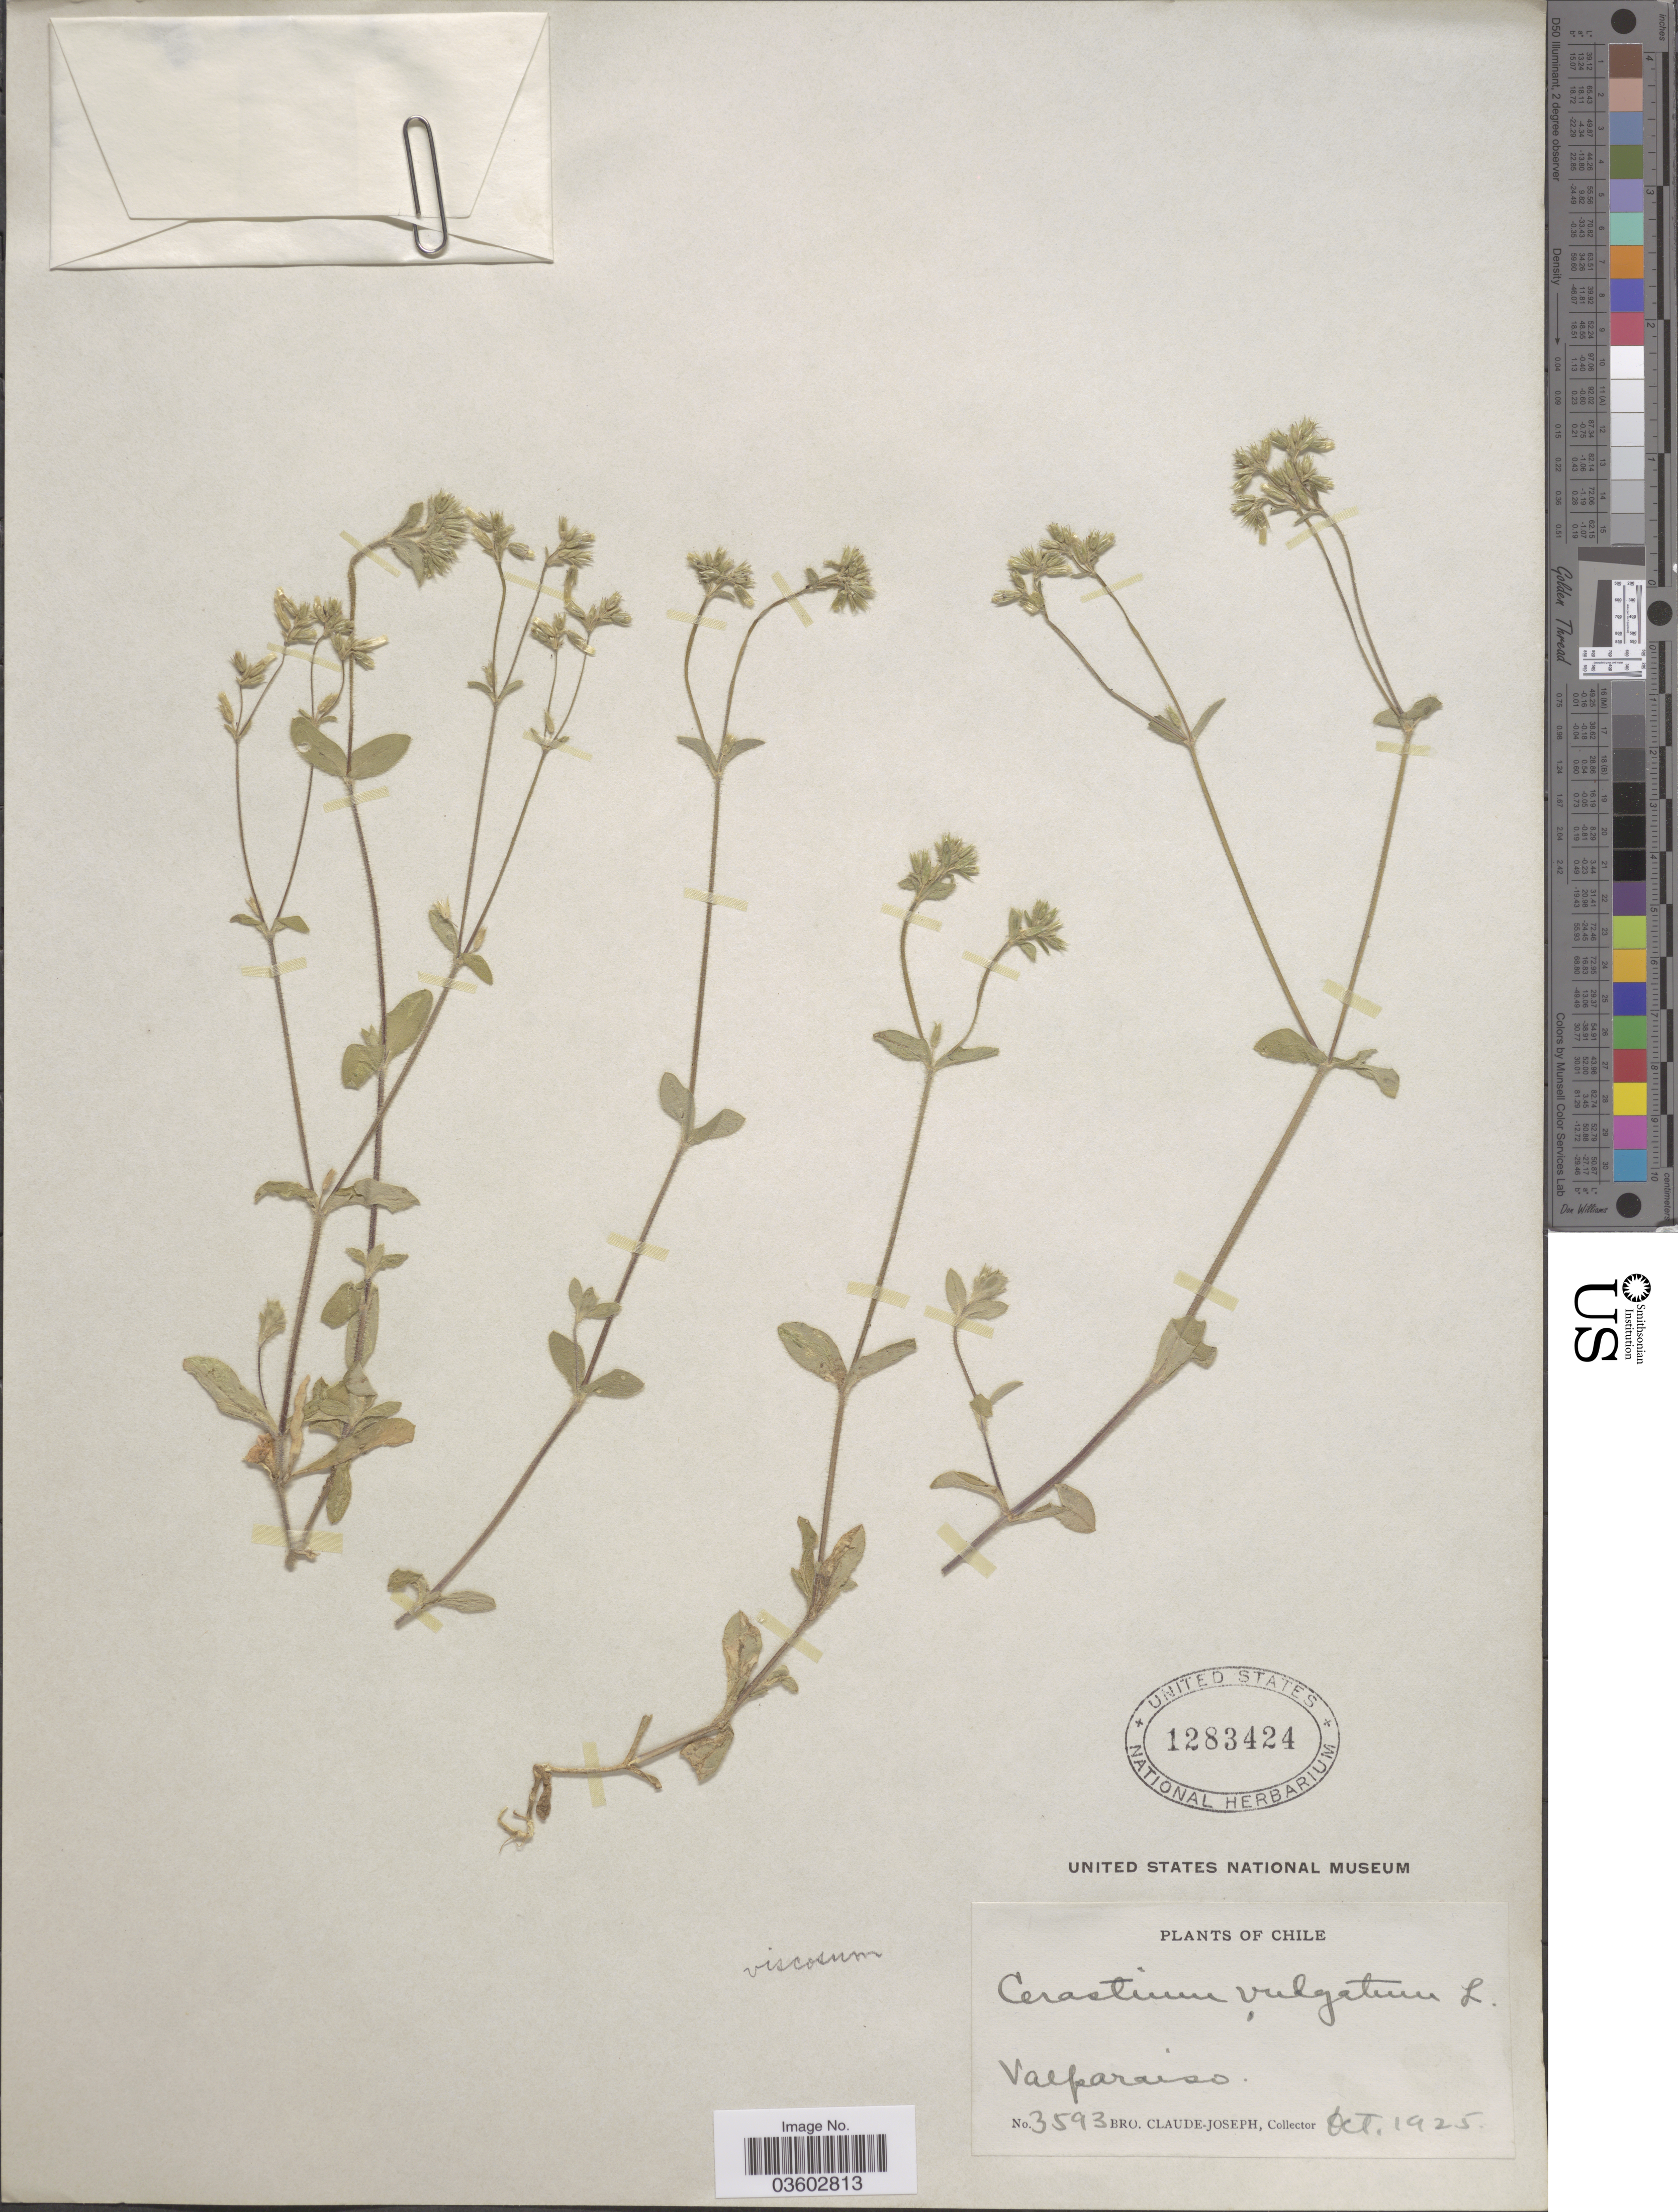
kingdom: Plantae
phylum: Tracheophyta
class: Magnoliopsida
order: Caryophyllales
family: Caryophyllaceae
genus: Cerastium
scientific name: Cerastium viscosum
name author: L.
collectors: Bro. Claude-Joseph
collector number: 3593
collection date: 1925-10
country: Chile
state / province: Valparaíso (V)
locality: Valparaiso.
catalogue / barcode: US 1283424